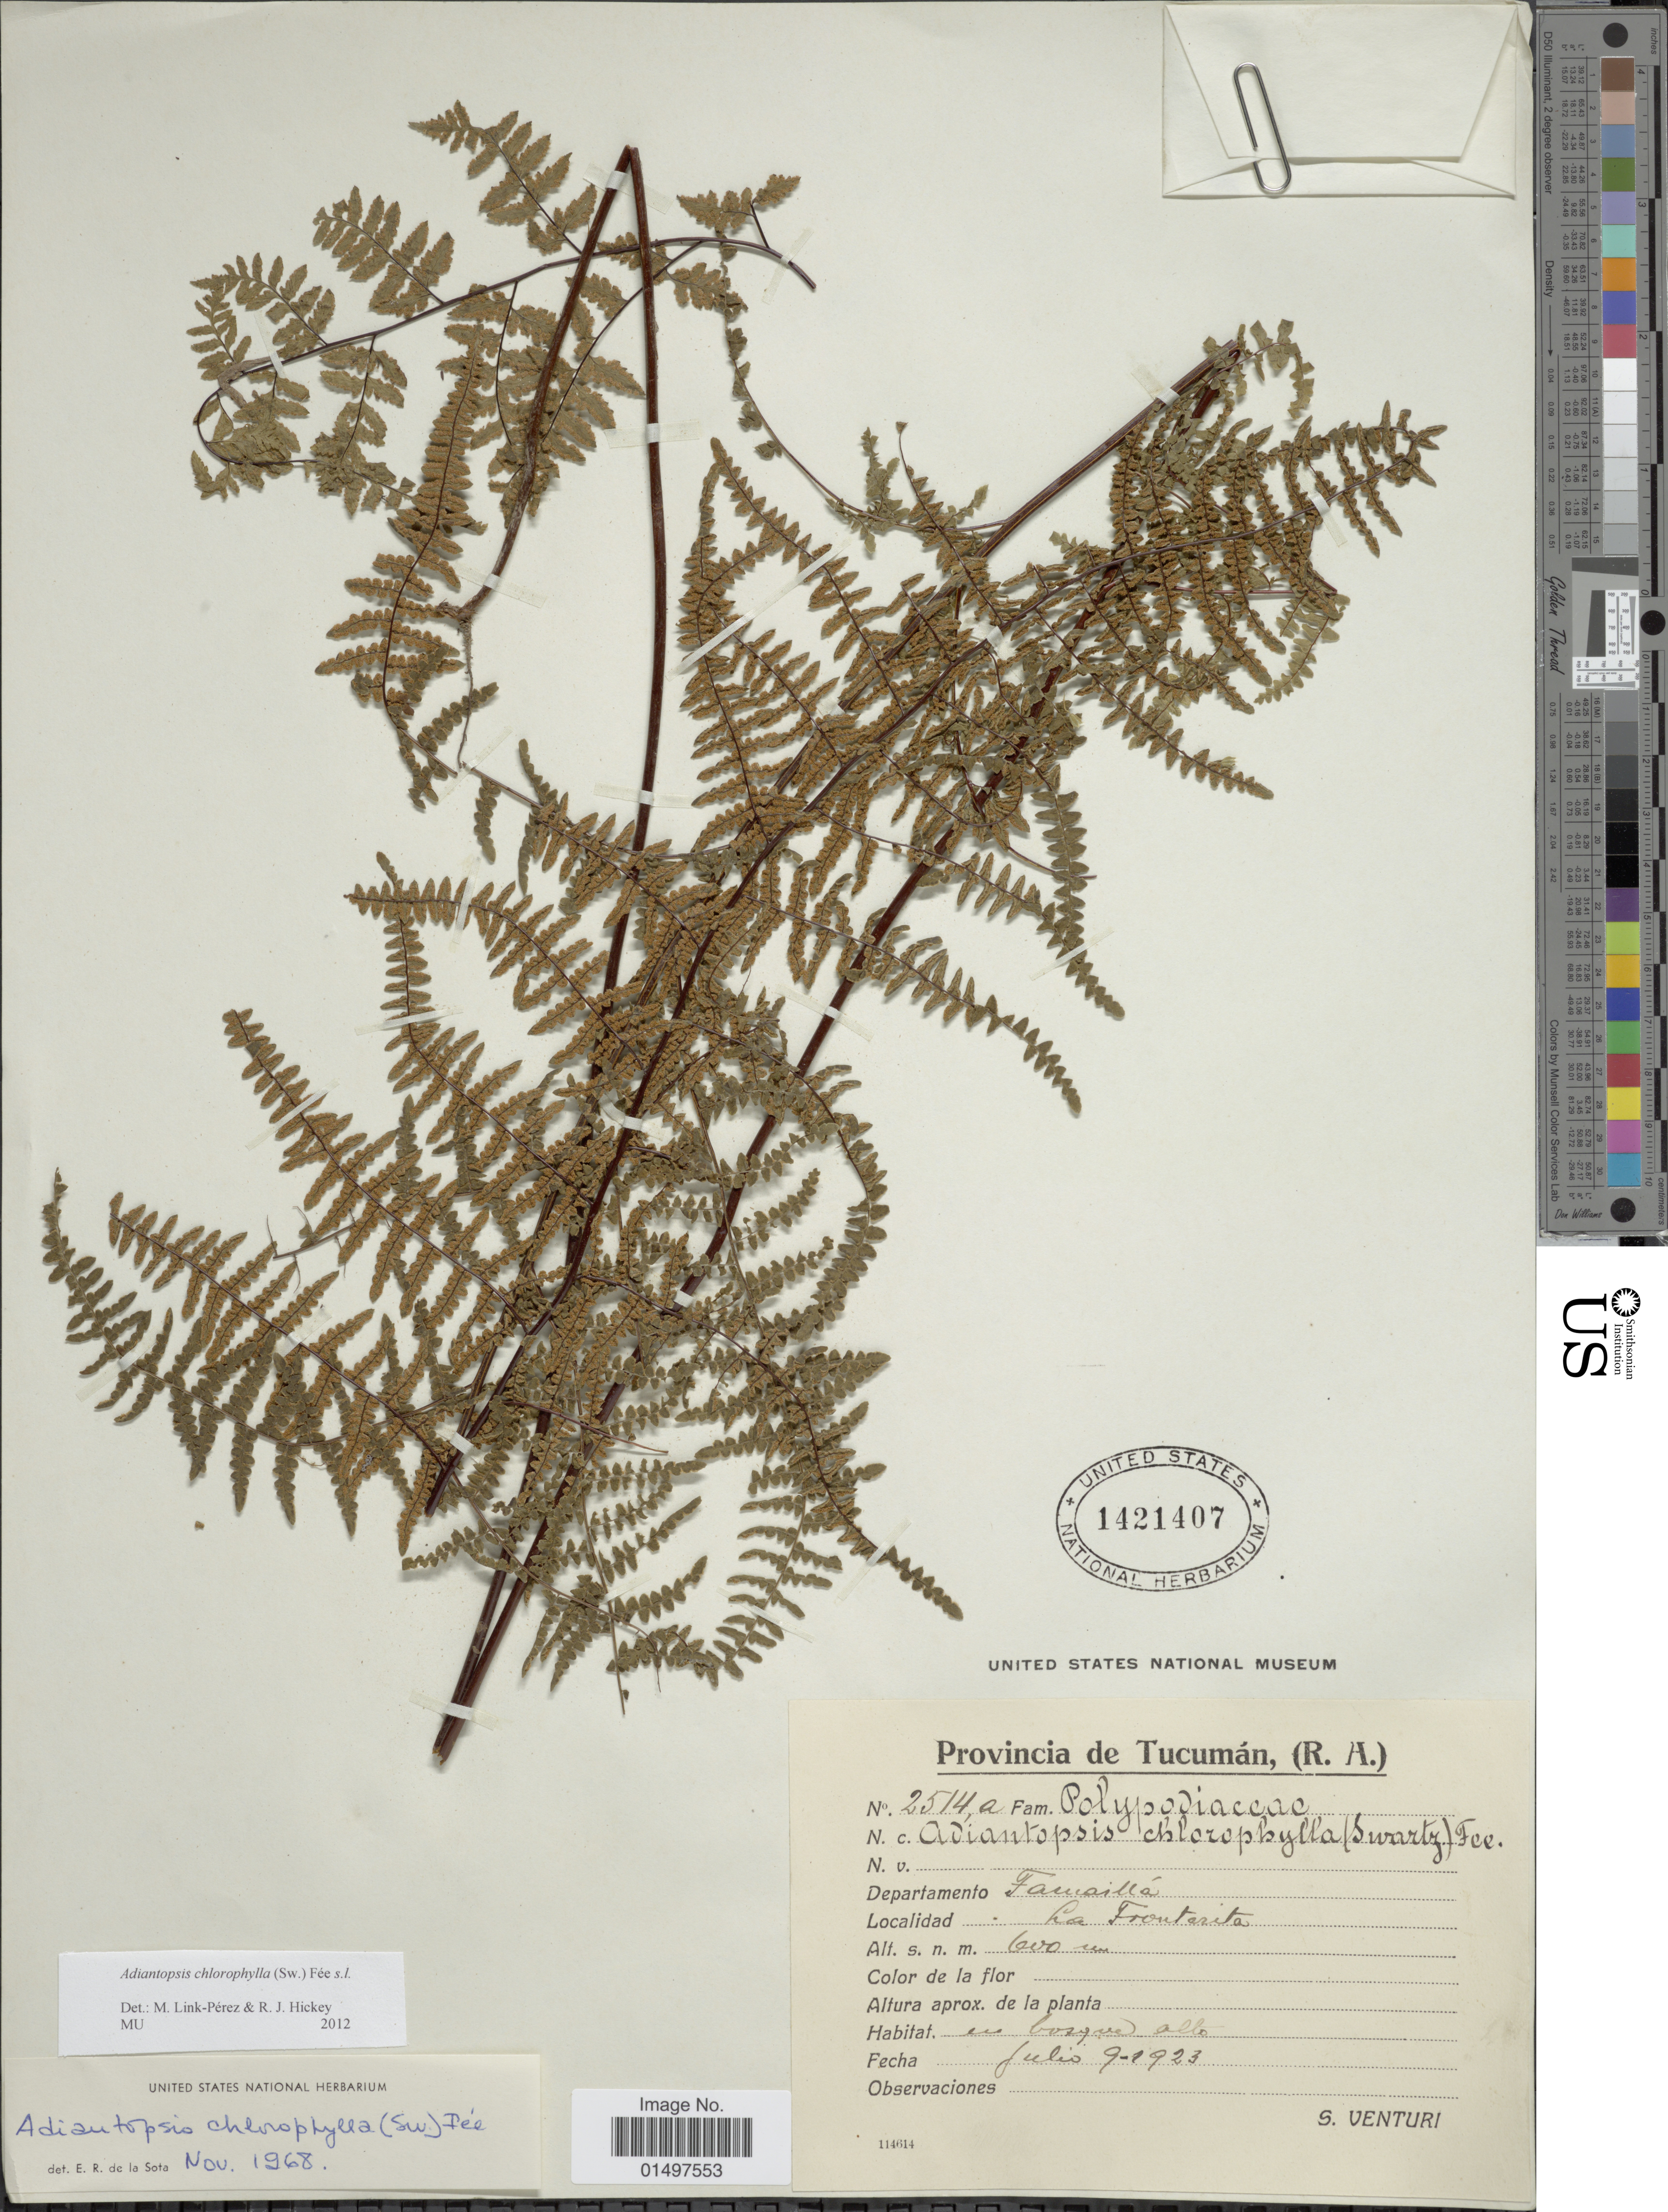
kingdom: Plantae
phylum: Tracheophyta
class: Polypodiopsida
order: Polypodiales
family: Pteridaceae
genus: Adiantopsis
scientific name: Adiantopsis chlorophylla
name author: (Sw.) Fée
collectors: S. Venturi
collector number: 2514a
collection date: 1923-07-09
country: Argentina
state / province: Tucumán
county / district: Famailla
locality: La Fronterita.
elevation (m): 600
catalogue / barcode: US 1421407